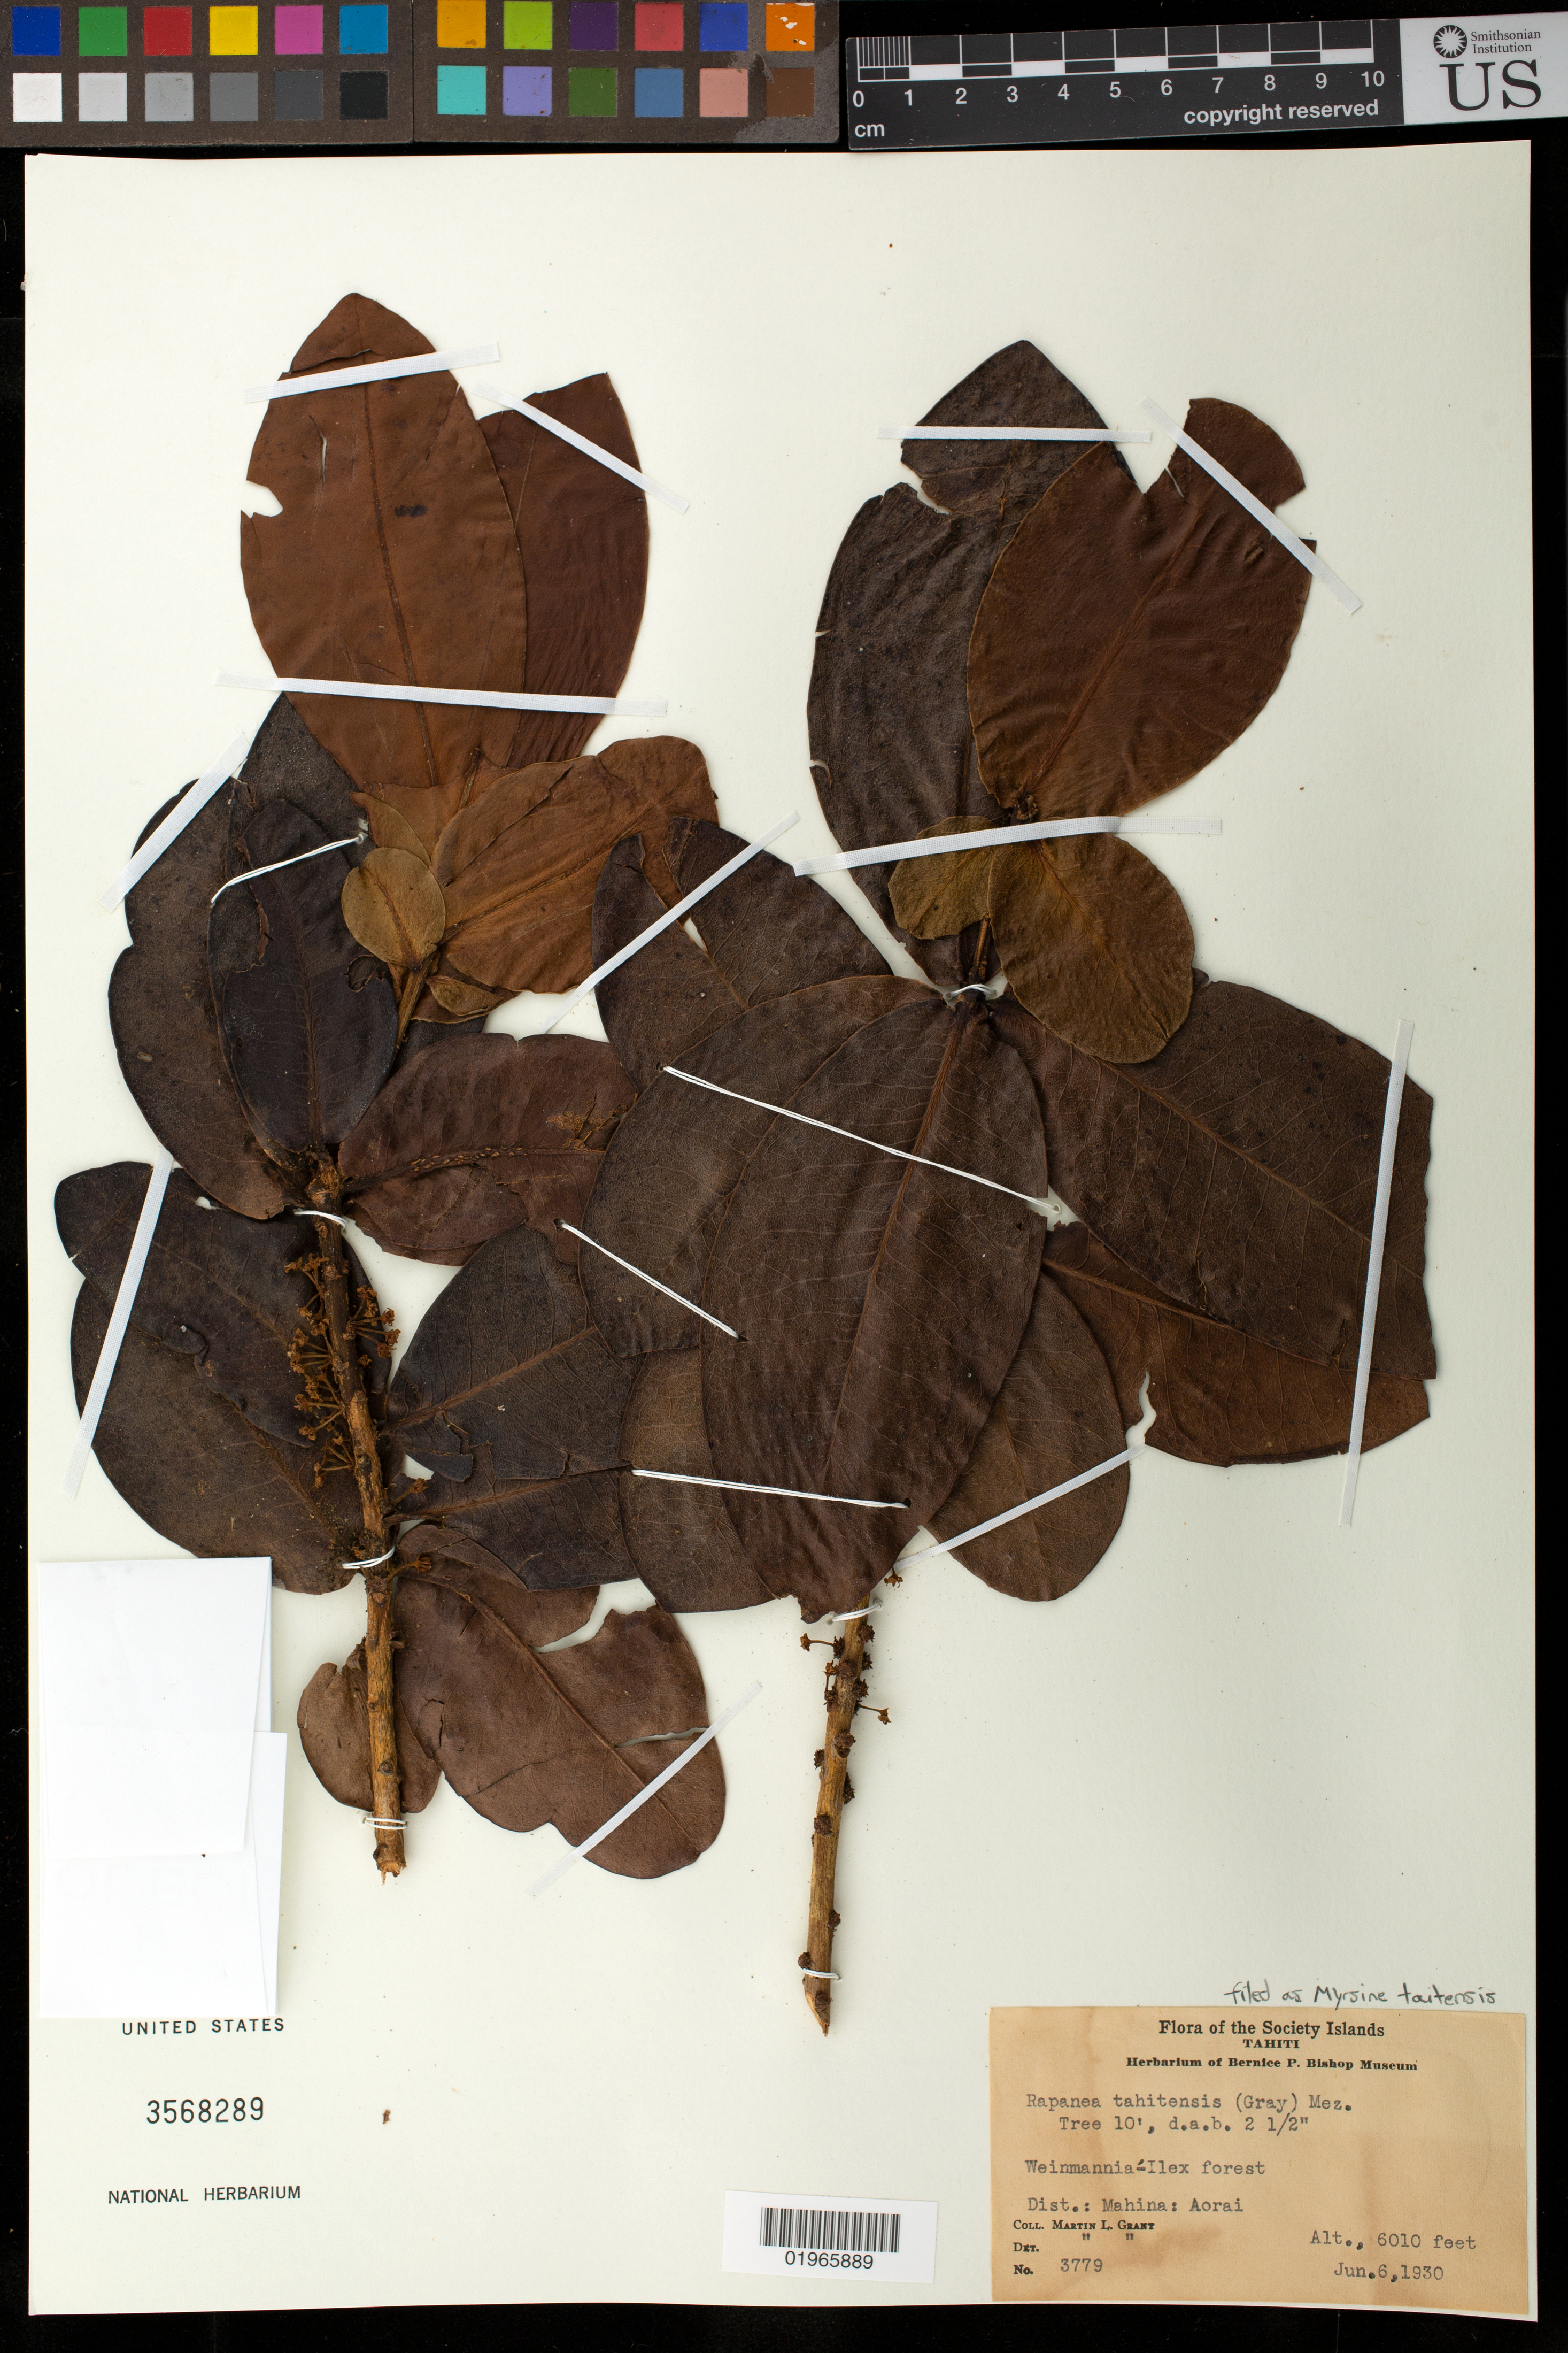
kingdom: Plantae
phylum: Tracheophyta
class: Magnoliopsida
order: Ericales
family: Primulaceae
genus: Myrsine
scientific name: Myrsine taitensis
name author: A. Gray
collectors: M. L. Grant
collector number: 3779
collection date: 1930-06-06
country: French Polynesia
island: Tahiti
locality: Society Islands. Tahiti. Dist. Mahina: Aorai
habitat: Forest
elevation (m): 1832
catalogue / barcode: US 3568289